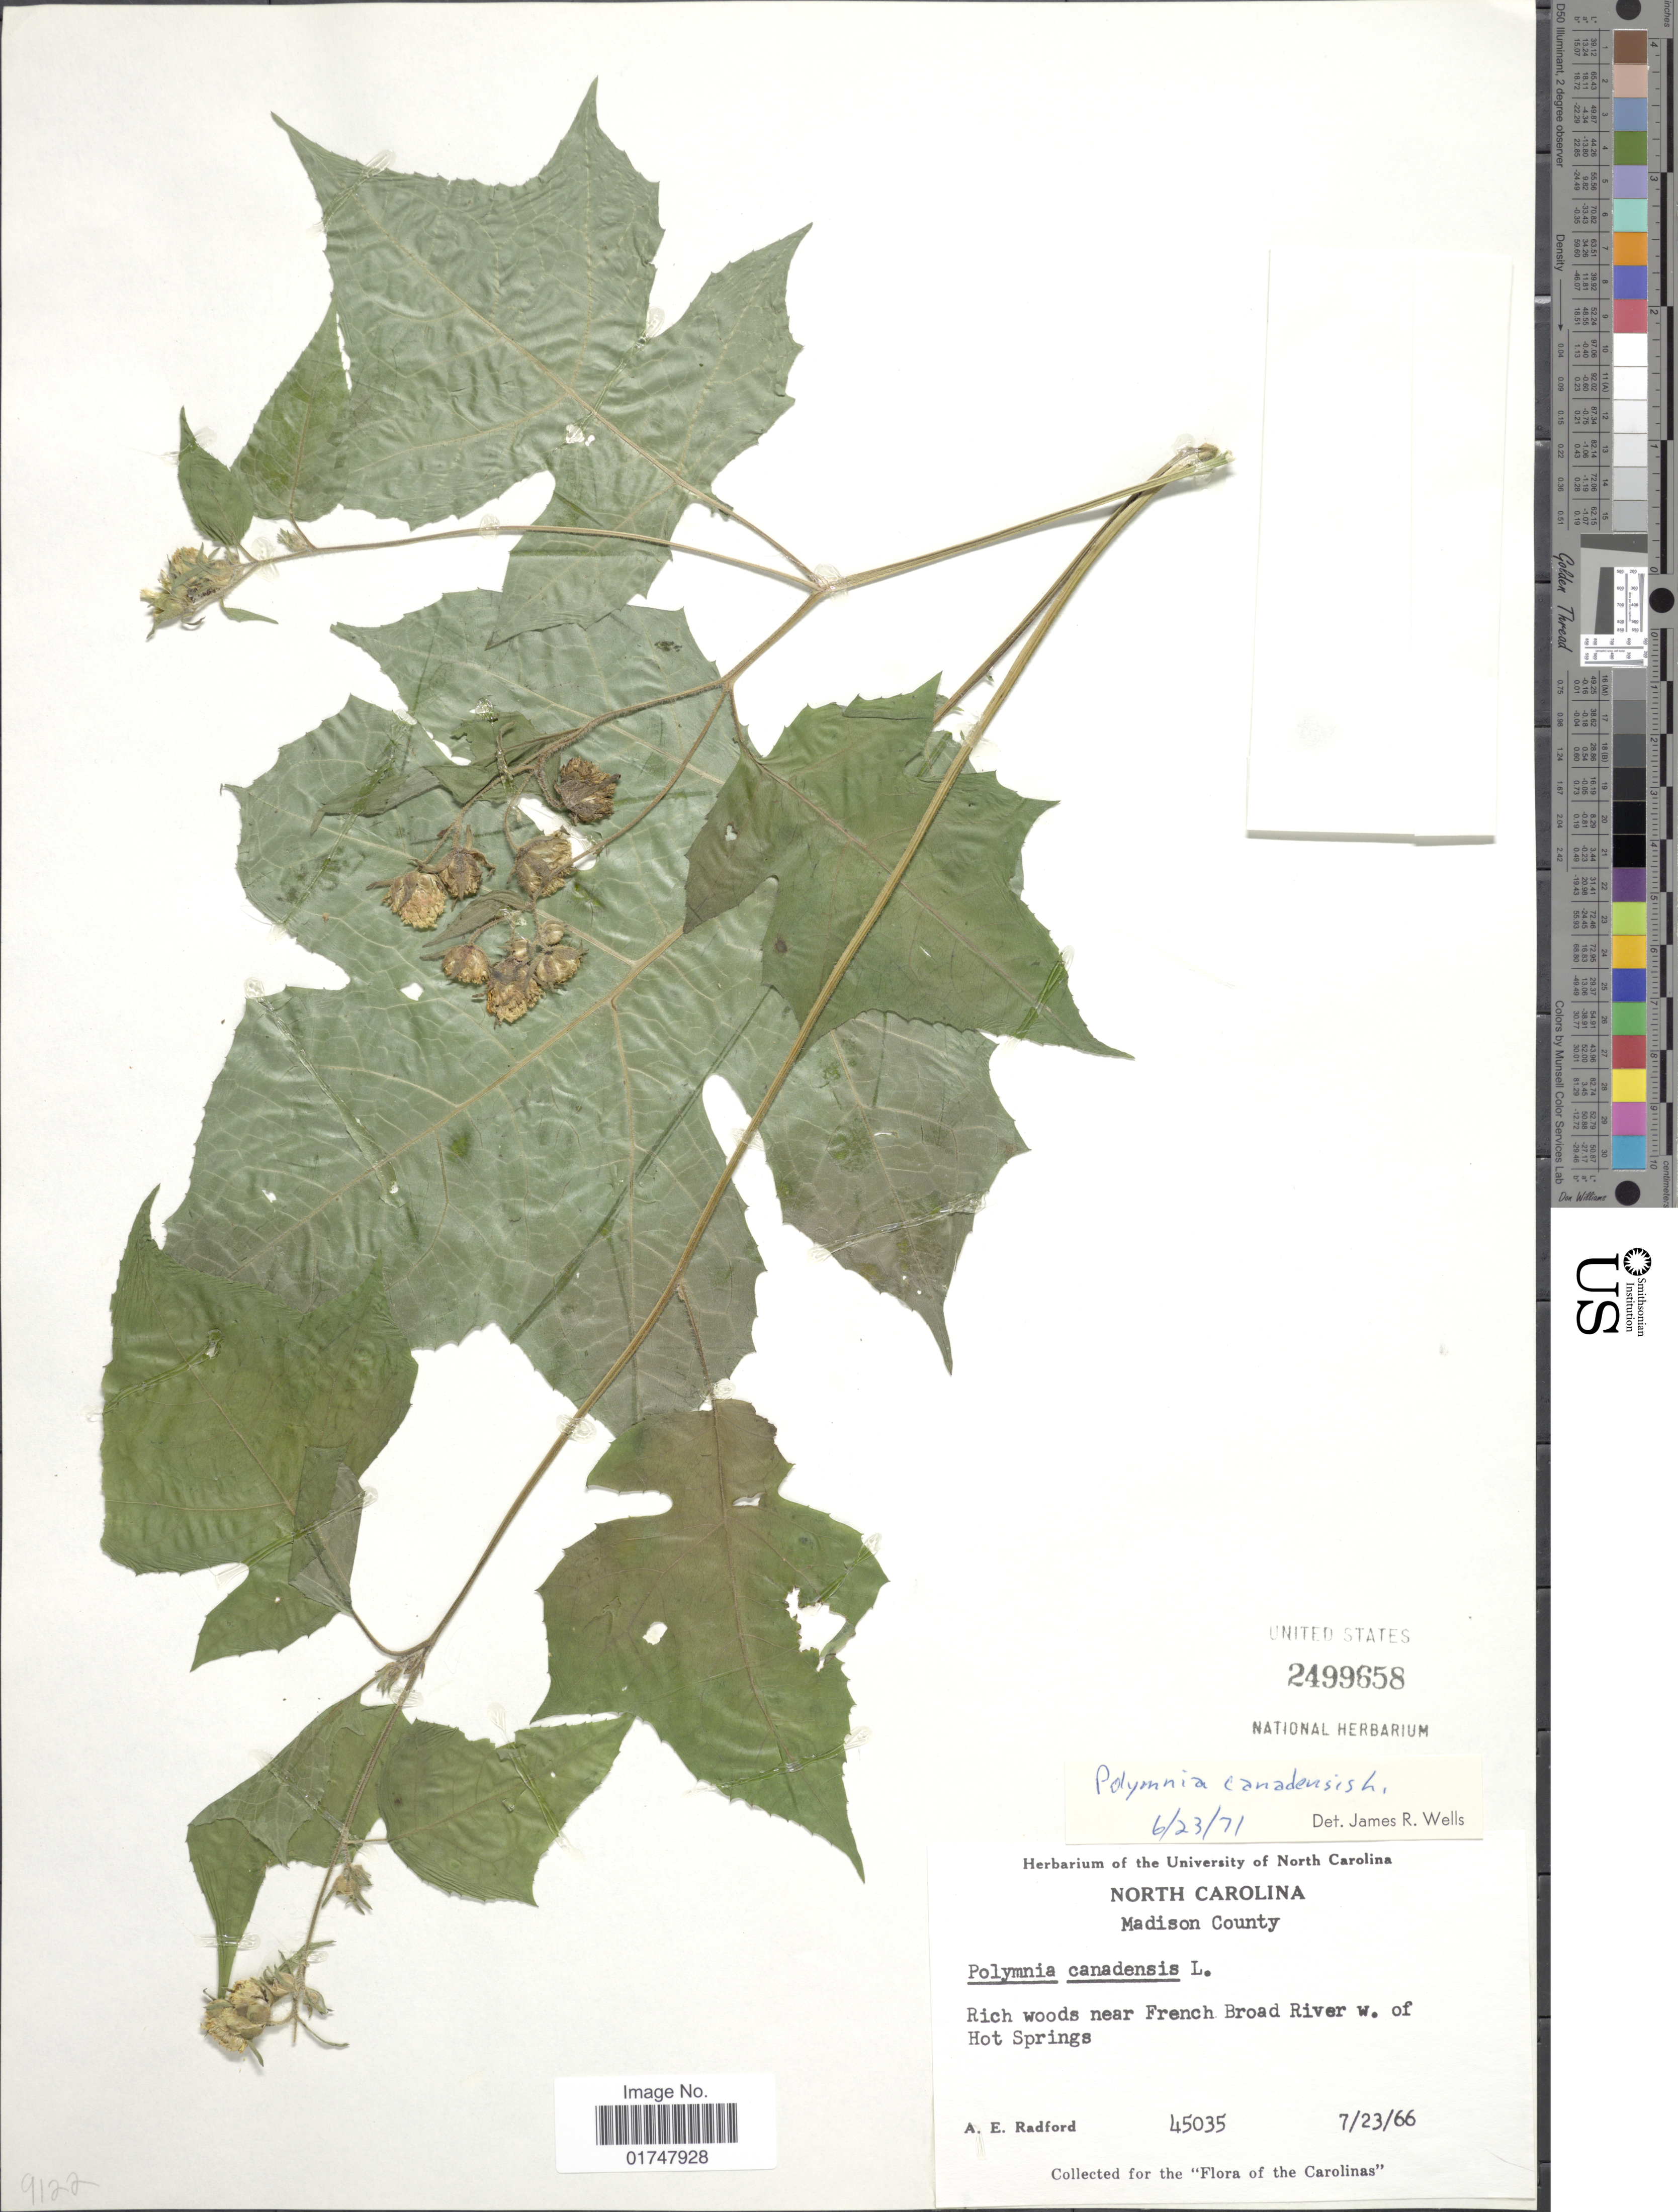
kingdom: Plantae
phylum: Tracheophyta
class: Magnoliopsida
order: Asterales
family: Asteraceae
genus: Polymnia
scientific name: Polymnia canadensis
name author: L.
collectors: A. E. Radford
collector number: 45035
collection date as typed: Transcribed d/m/y: 23/7/66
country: United States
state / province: North Carolina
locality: Madison County, Rich woods near French Broad River w. of Hot Springs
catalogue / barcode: US 2499658